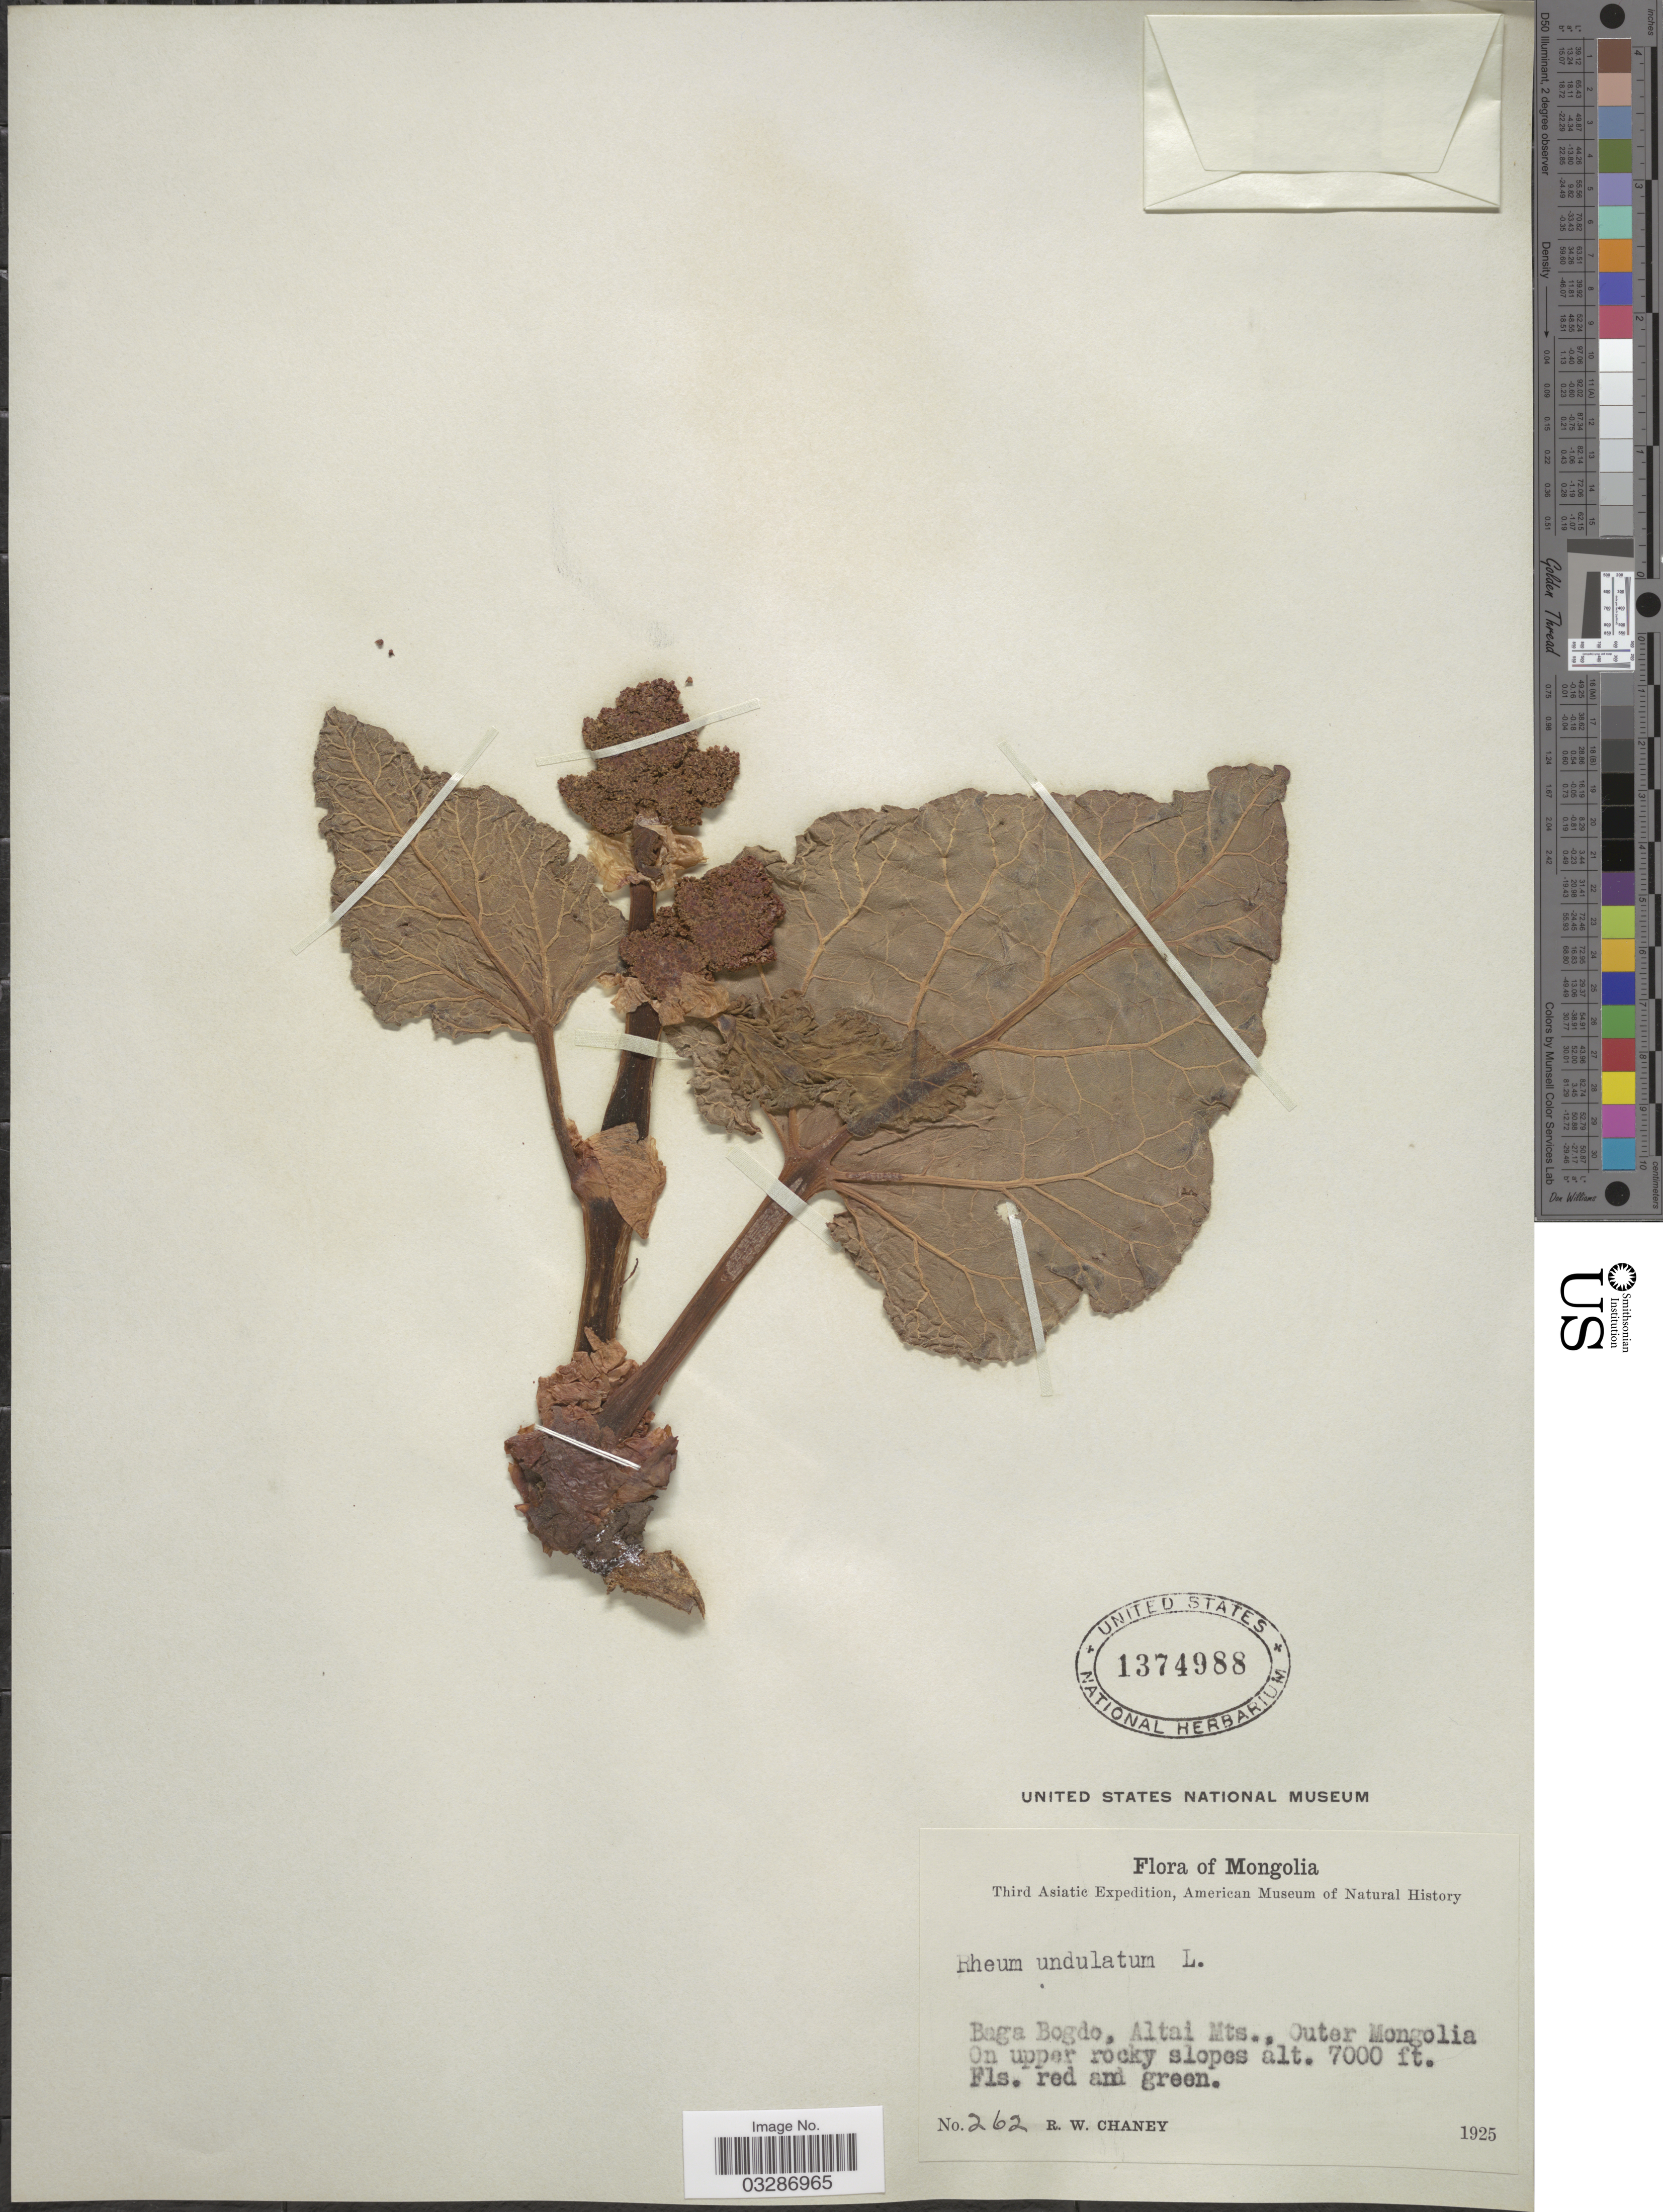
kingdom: Plantae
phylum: Tracheophyta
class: Magnoliopsida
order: Caryophyllales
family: Polygonaceae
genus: Rheum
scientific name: Rheum undulatum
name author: L.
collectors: R. Chaney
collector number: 262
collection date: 1925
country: Mongolia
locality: Baga Bogdo, Altai Mts., Outer Mongolia.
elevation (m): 2134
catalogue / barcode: US 1374988